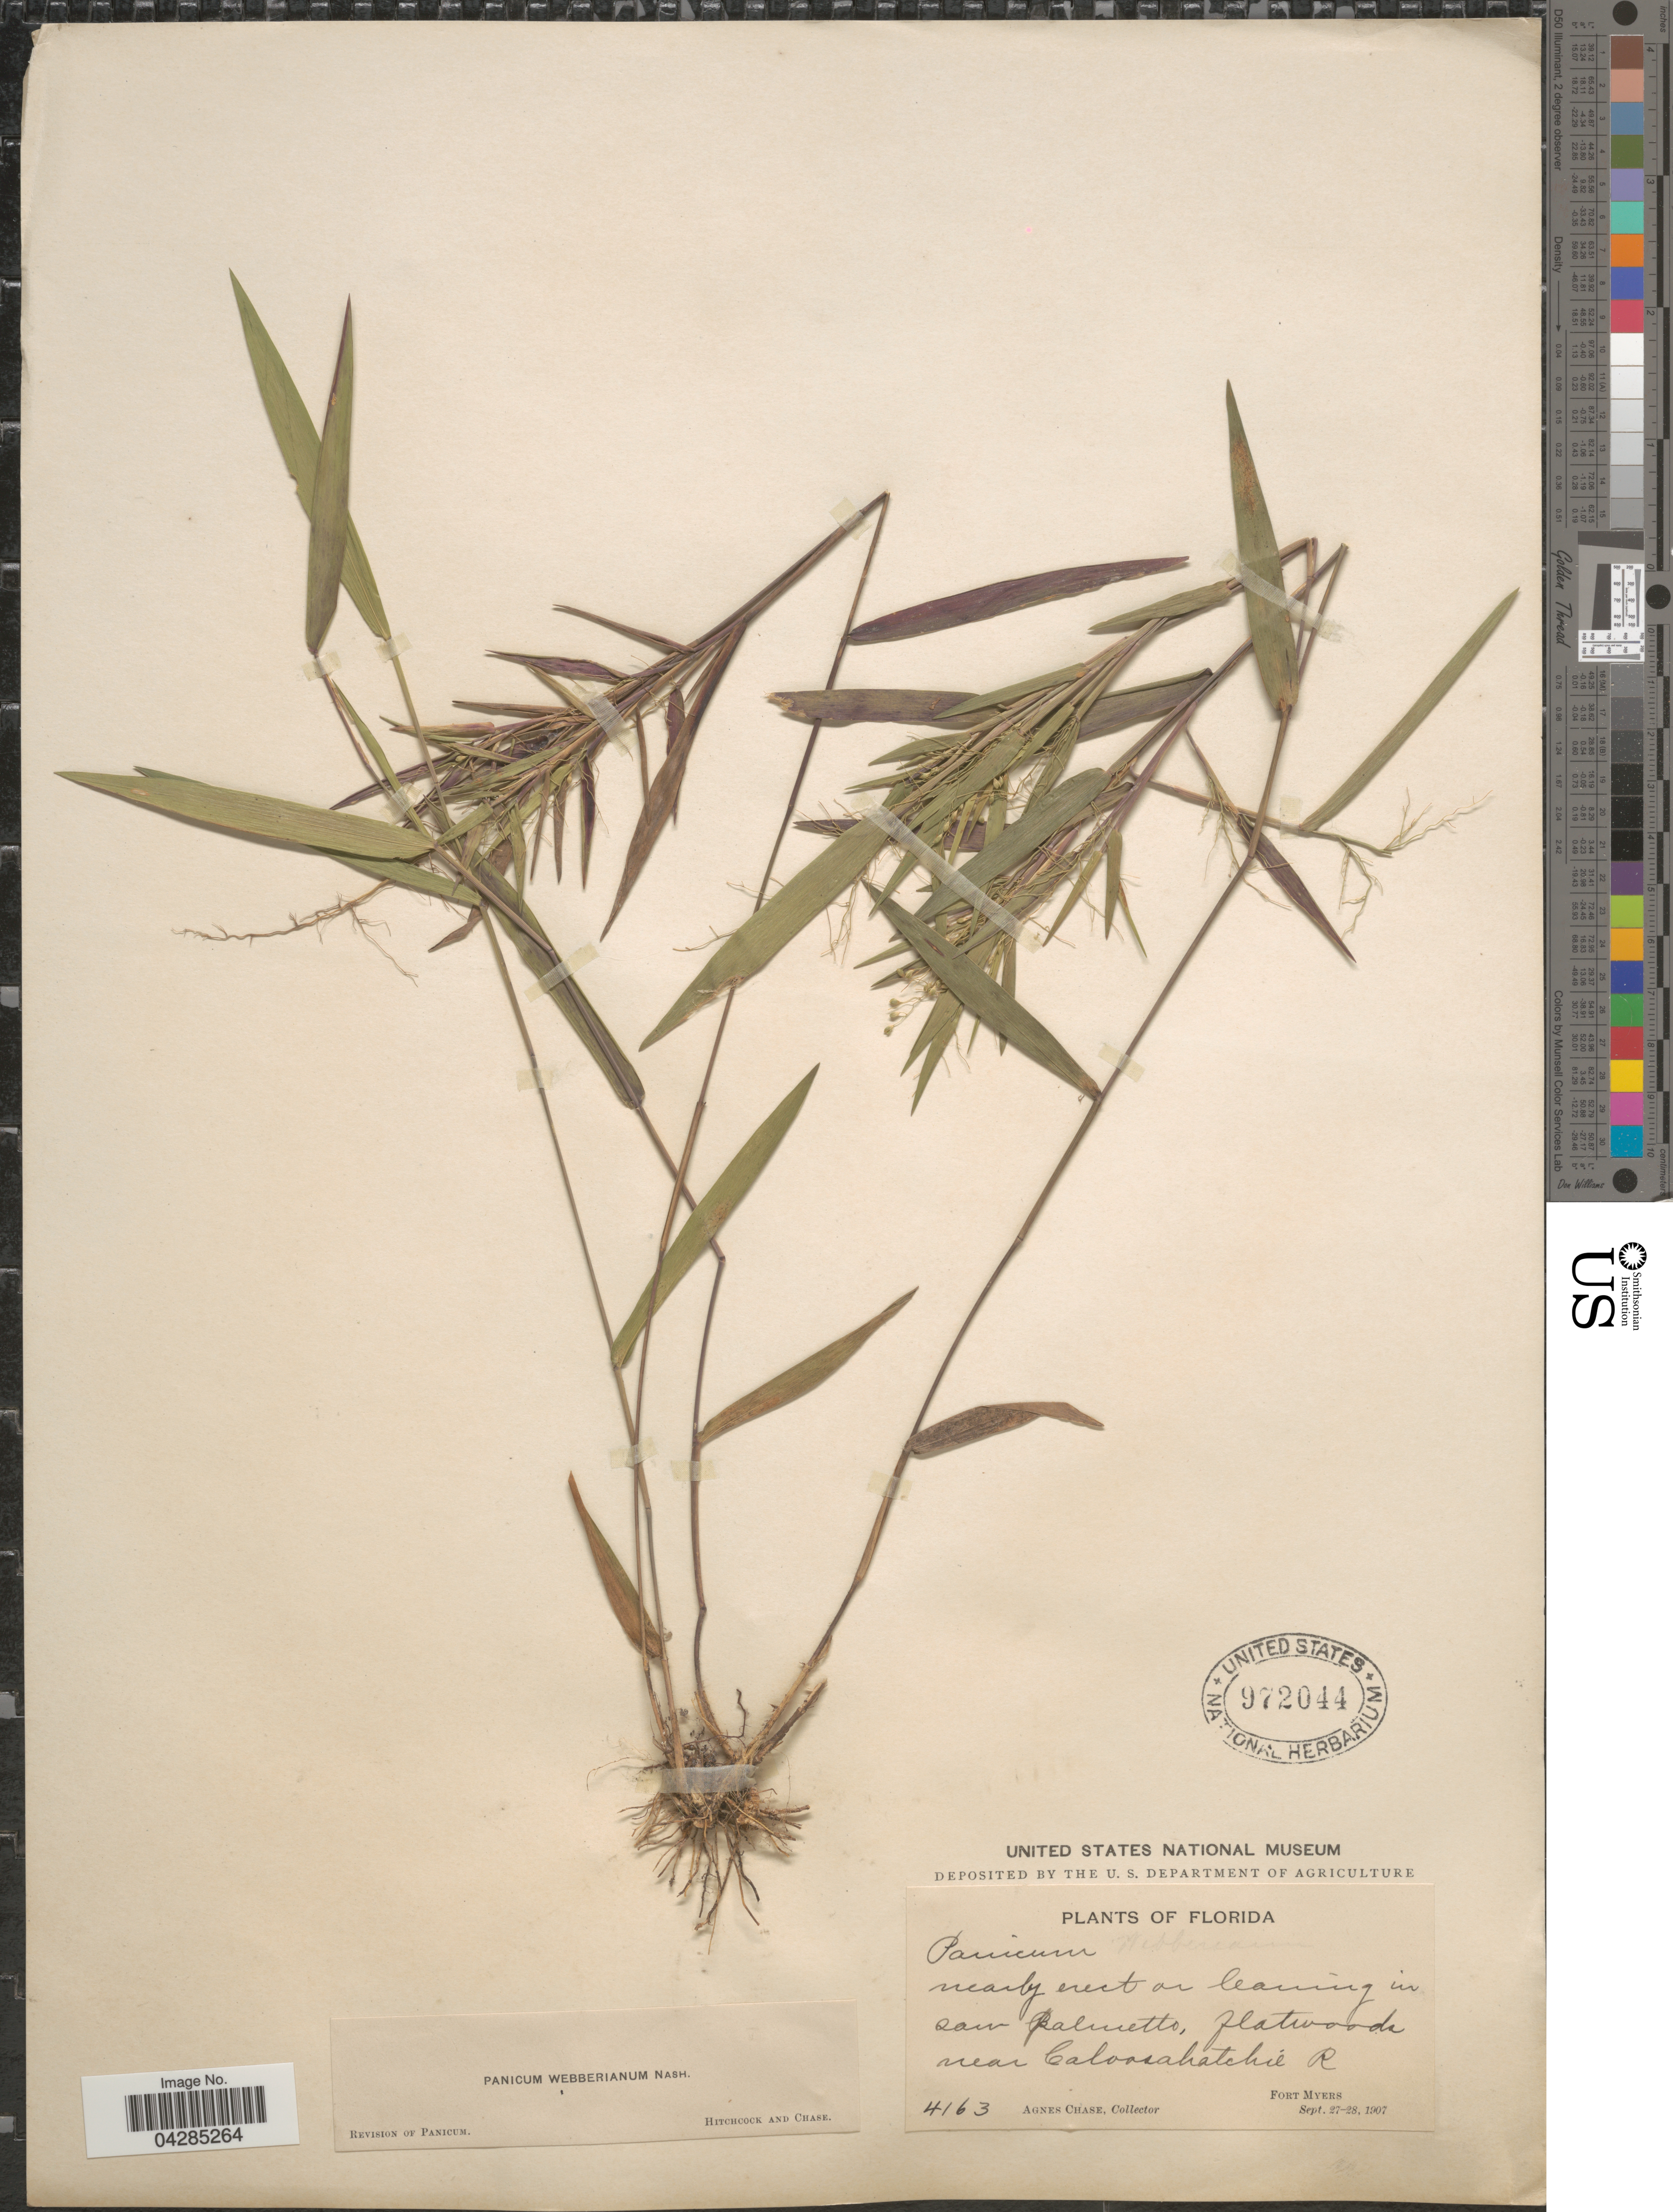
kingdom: Plantae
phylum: Tracheophyta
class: Liliopsida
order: Poales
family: Poaceae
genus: Dichanthelium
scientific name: Dichanthelium portoricense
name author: (Desv. ex Ham.) B.F. Hansen & Wunderlin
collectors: A. Chase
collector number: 4163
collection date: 1907-09-27/1907-09-28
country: United States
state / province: Florida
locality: Flatwoods near Caloosahatchie R. Fort Myers.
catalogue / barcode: US 972044